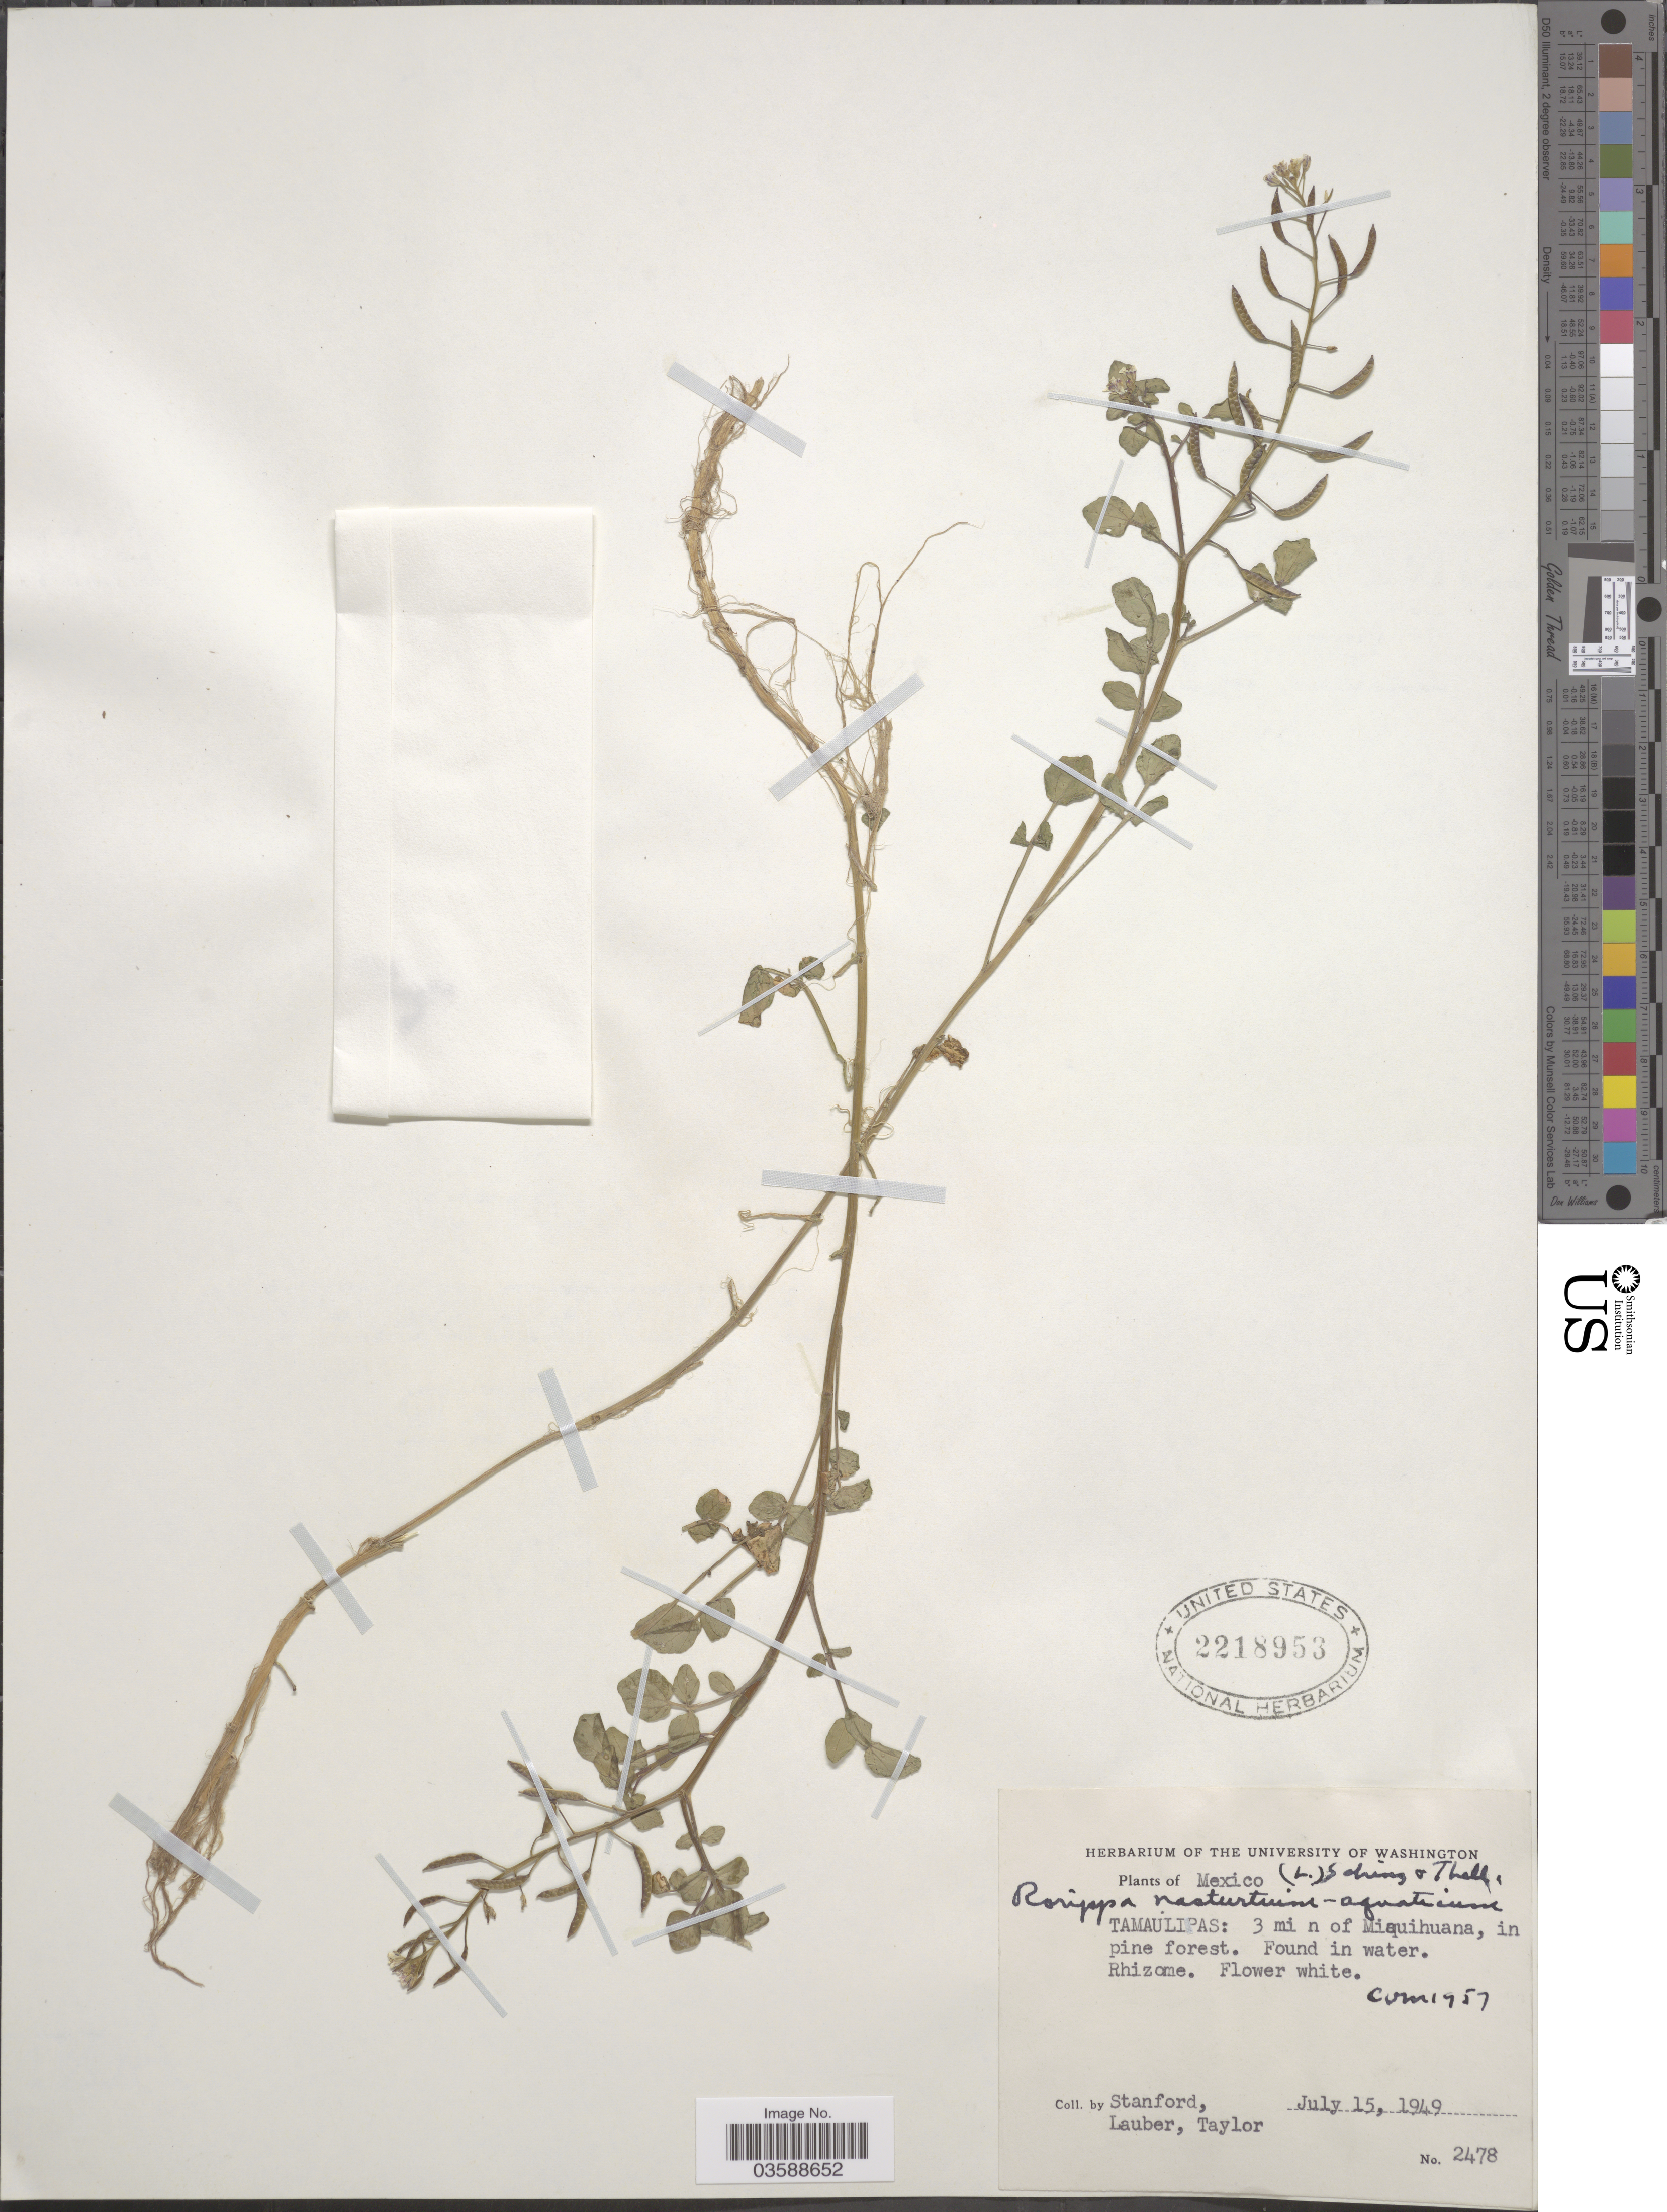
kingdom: Plantae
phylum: Tracheophyta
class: Magnoliopsida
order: Brassicales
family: Brassicaceae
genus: Nasturtium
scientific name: Nasturtium officinale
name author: R. Br.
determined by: Strong, M. T., (US), Smithsonian Institution - National Museum of Natural History (UNITED STATES)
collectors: -. Stanford, Lauber, -- & -- Taylor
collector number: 2478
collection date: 1949-07-15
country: Mexico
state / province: Tamaulipas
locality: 3 mi n of Miquihuana.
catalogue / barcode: US 2218953